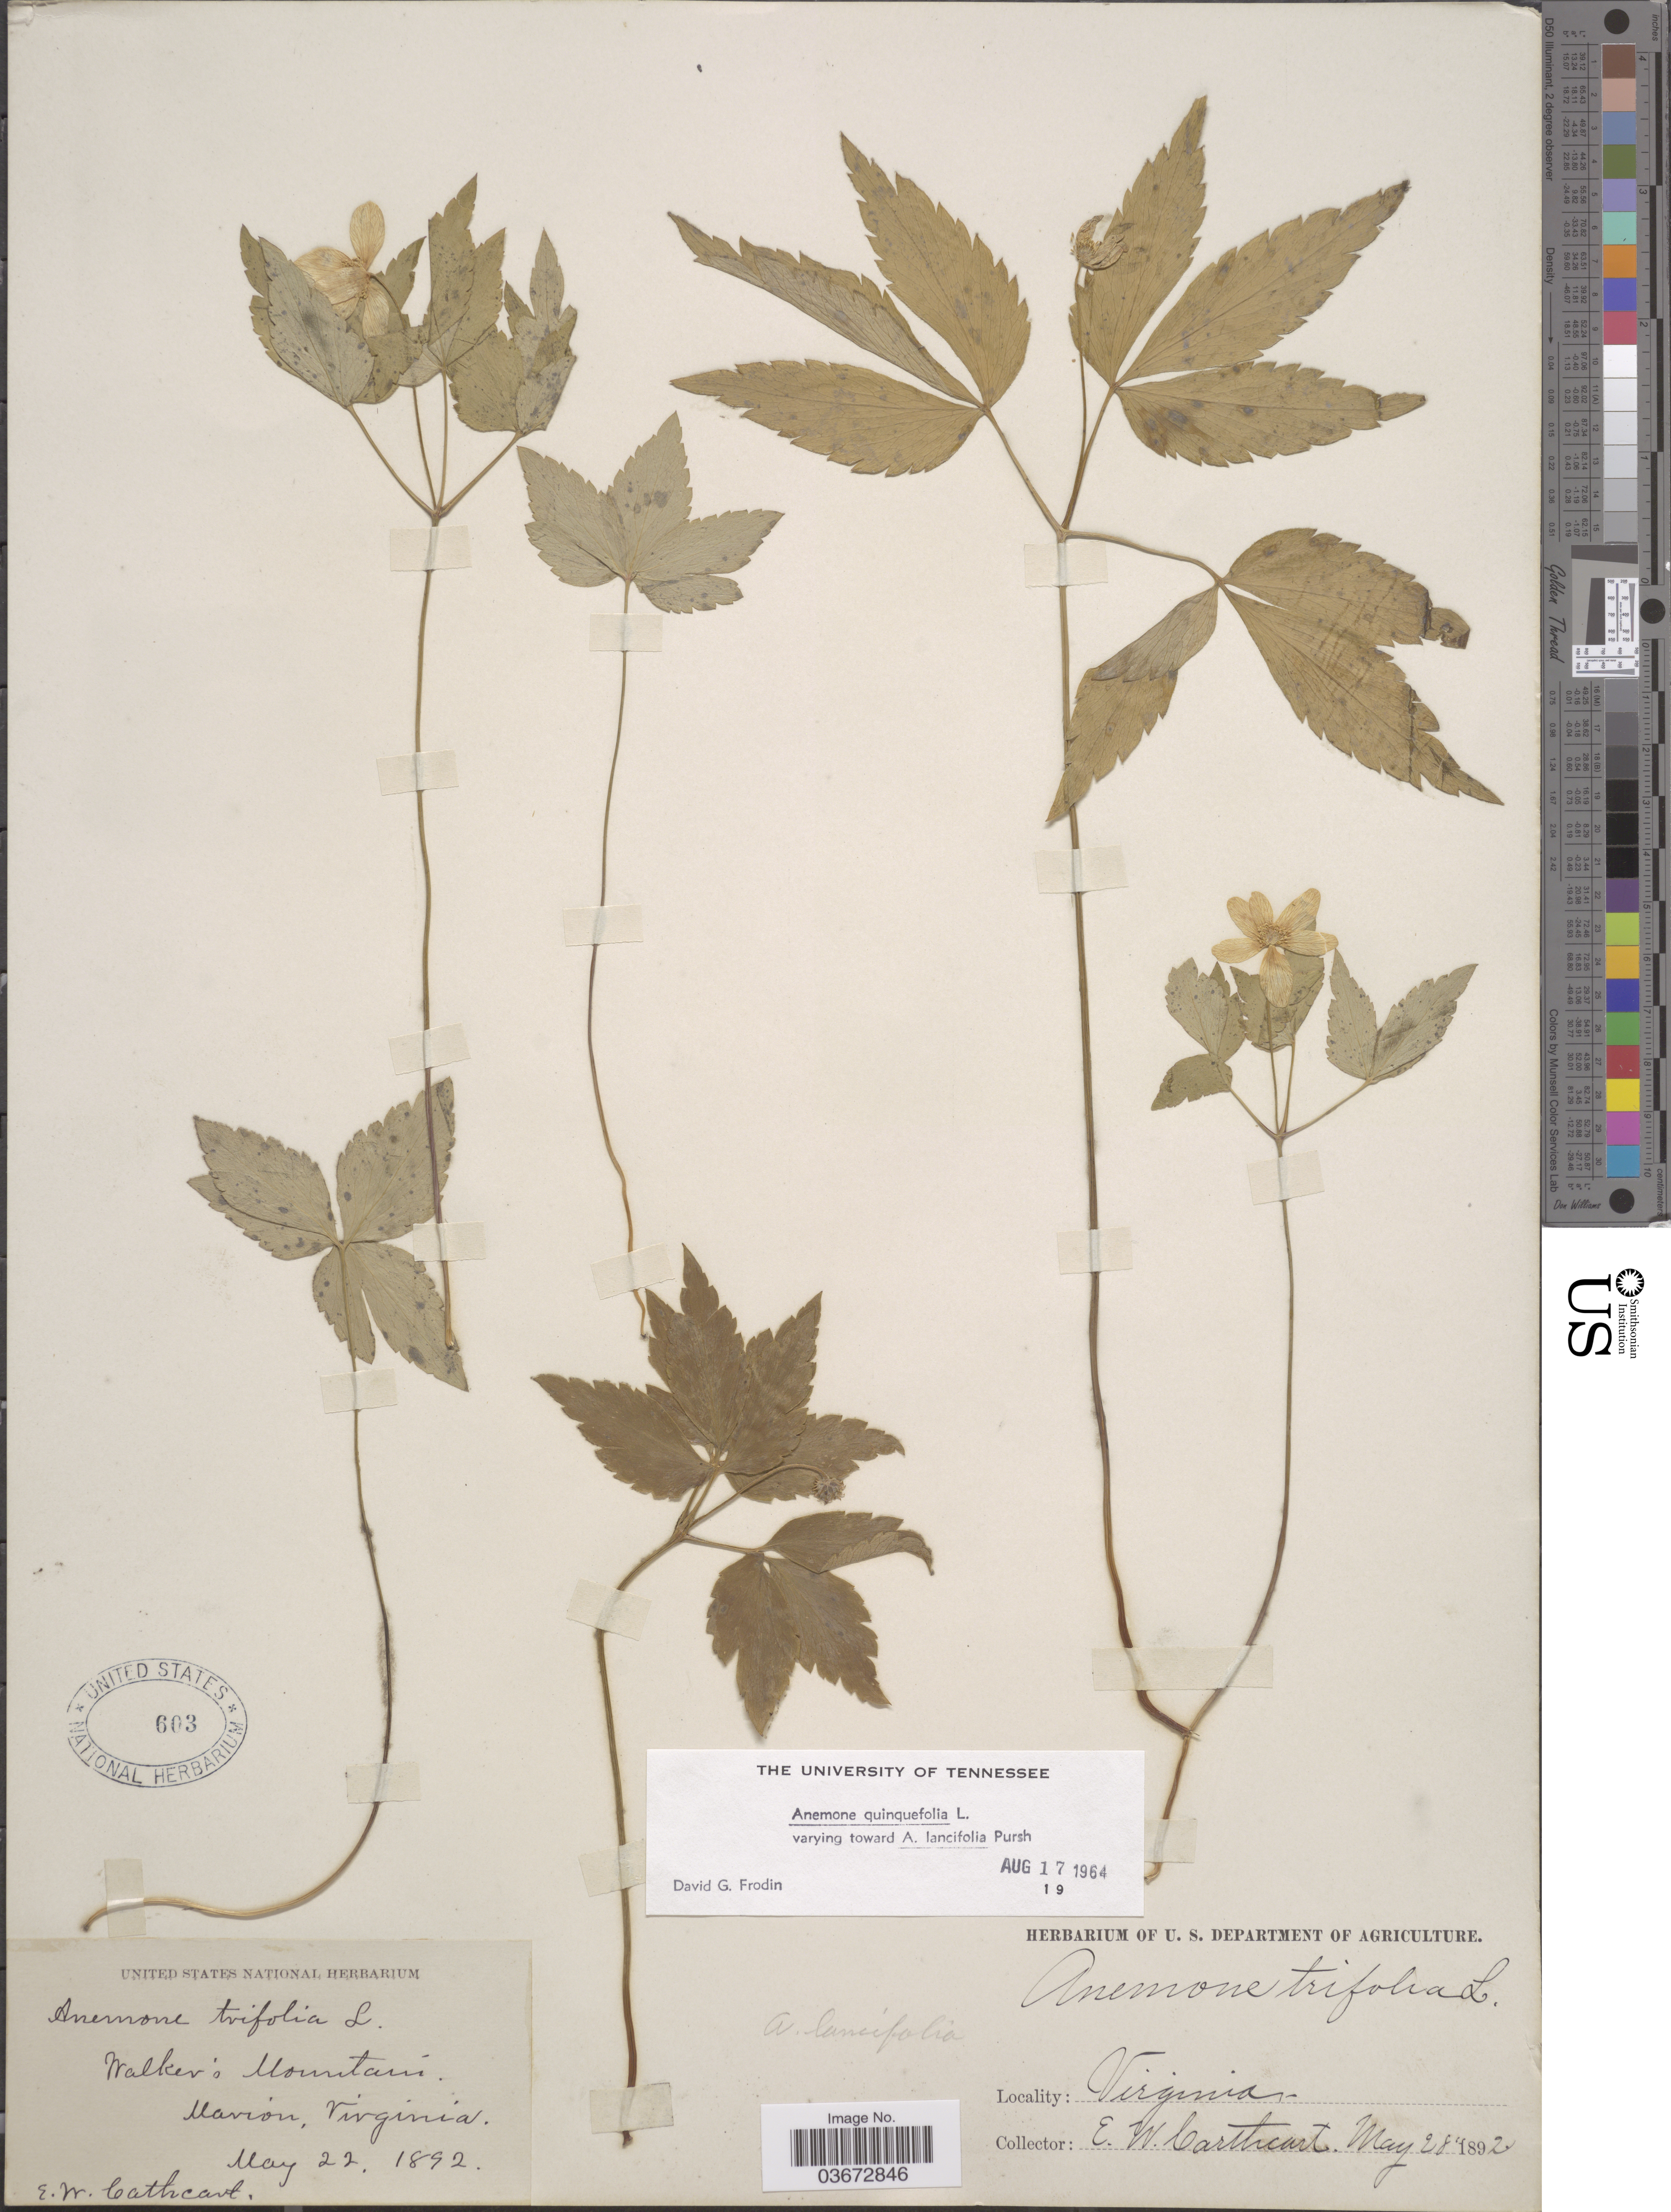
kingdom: Plantae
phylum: Tracheophyta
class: Magnoliopsida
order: Ranunculales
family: Ranunculaceae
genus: Anemone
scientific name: Anemone quinquefolia var. lancifolia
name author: (Pursh) Fosberg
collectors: E. Cathcart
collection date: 1892-05-22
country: United States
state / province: Virginia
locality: Walker's Mountain. Marion.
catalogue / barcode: US 603